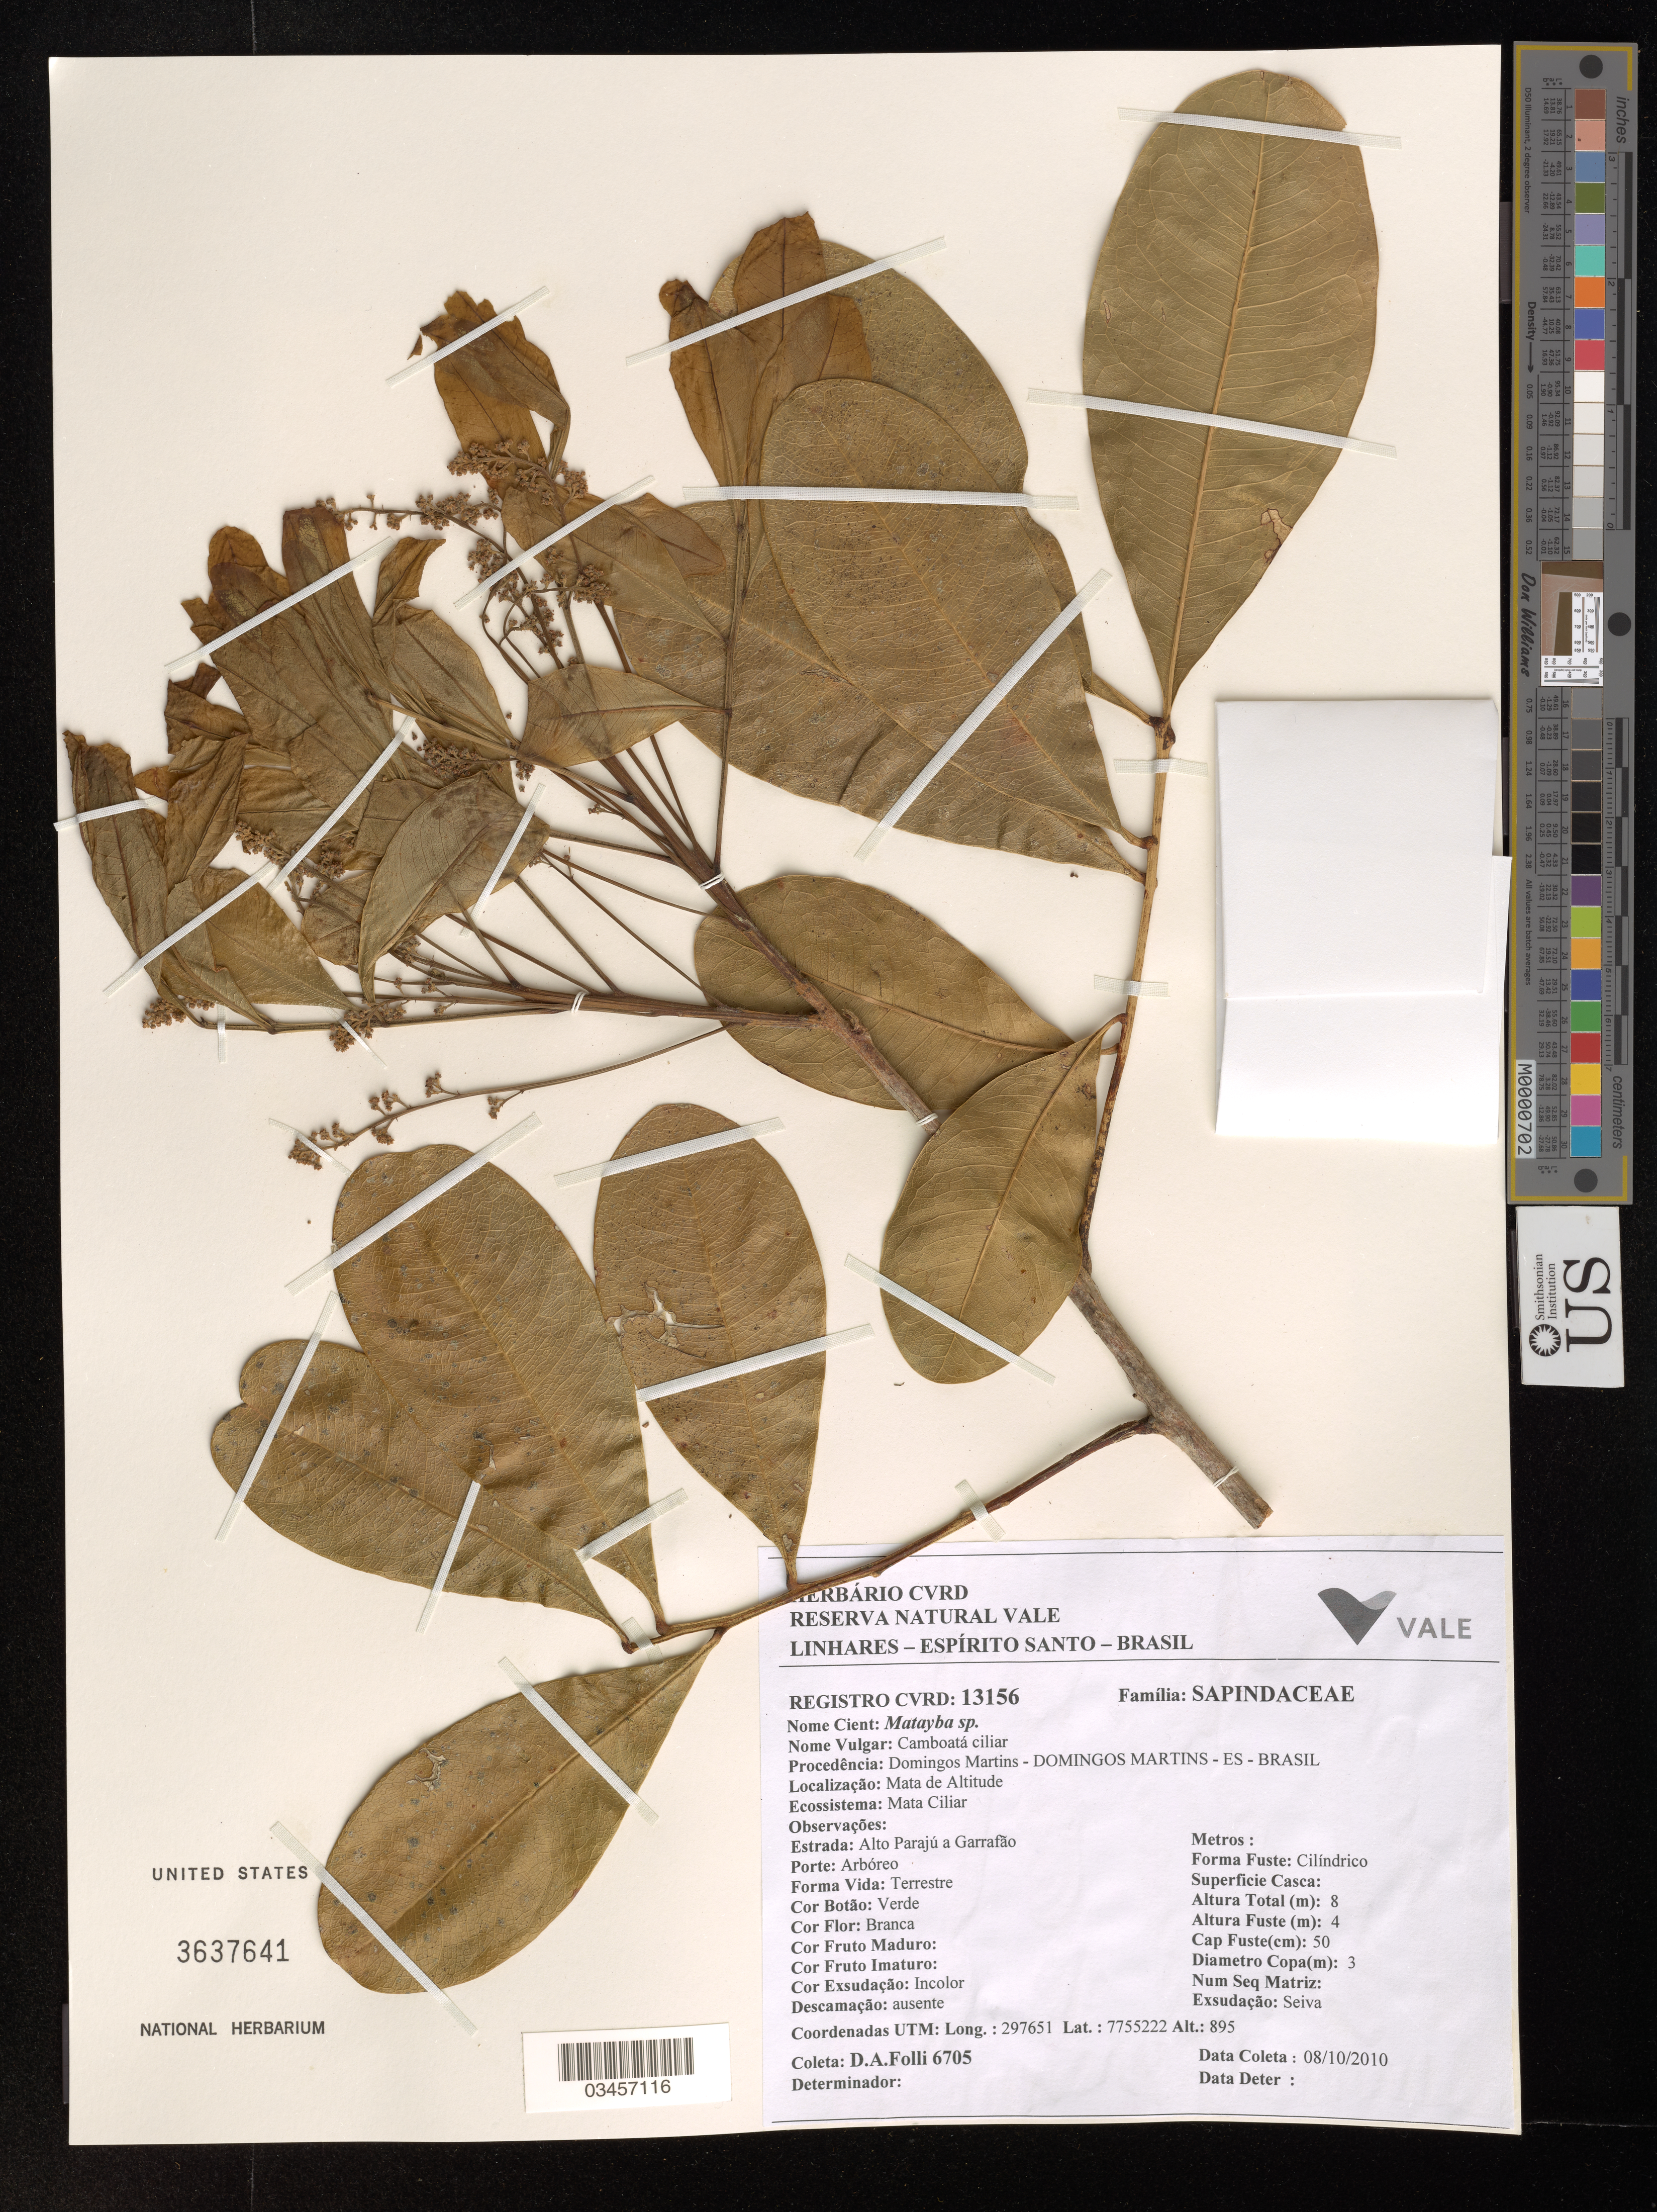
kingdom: Plantae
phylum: Tracheophyta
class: Magnoliopsida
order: Sapindales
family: Sapindaceae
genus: Matayba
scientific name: Matayba sp.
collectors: D. Folli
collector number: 6705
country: Brazil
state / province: Espirito Santo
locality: Linhares. Domingos Martins.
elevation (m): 895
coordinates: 7755222, 297651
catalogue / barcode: US 3637641